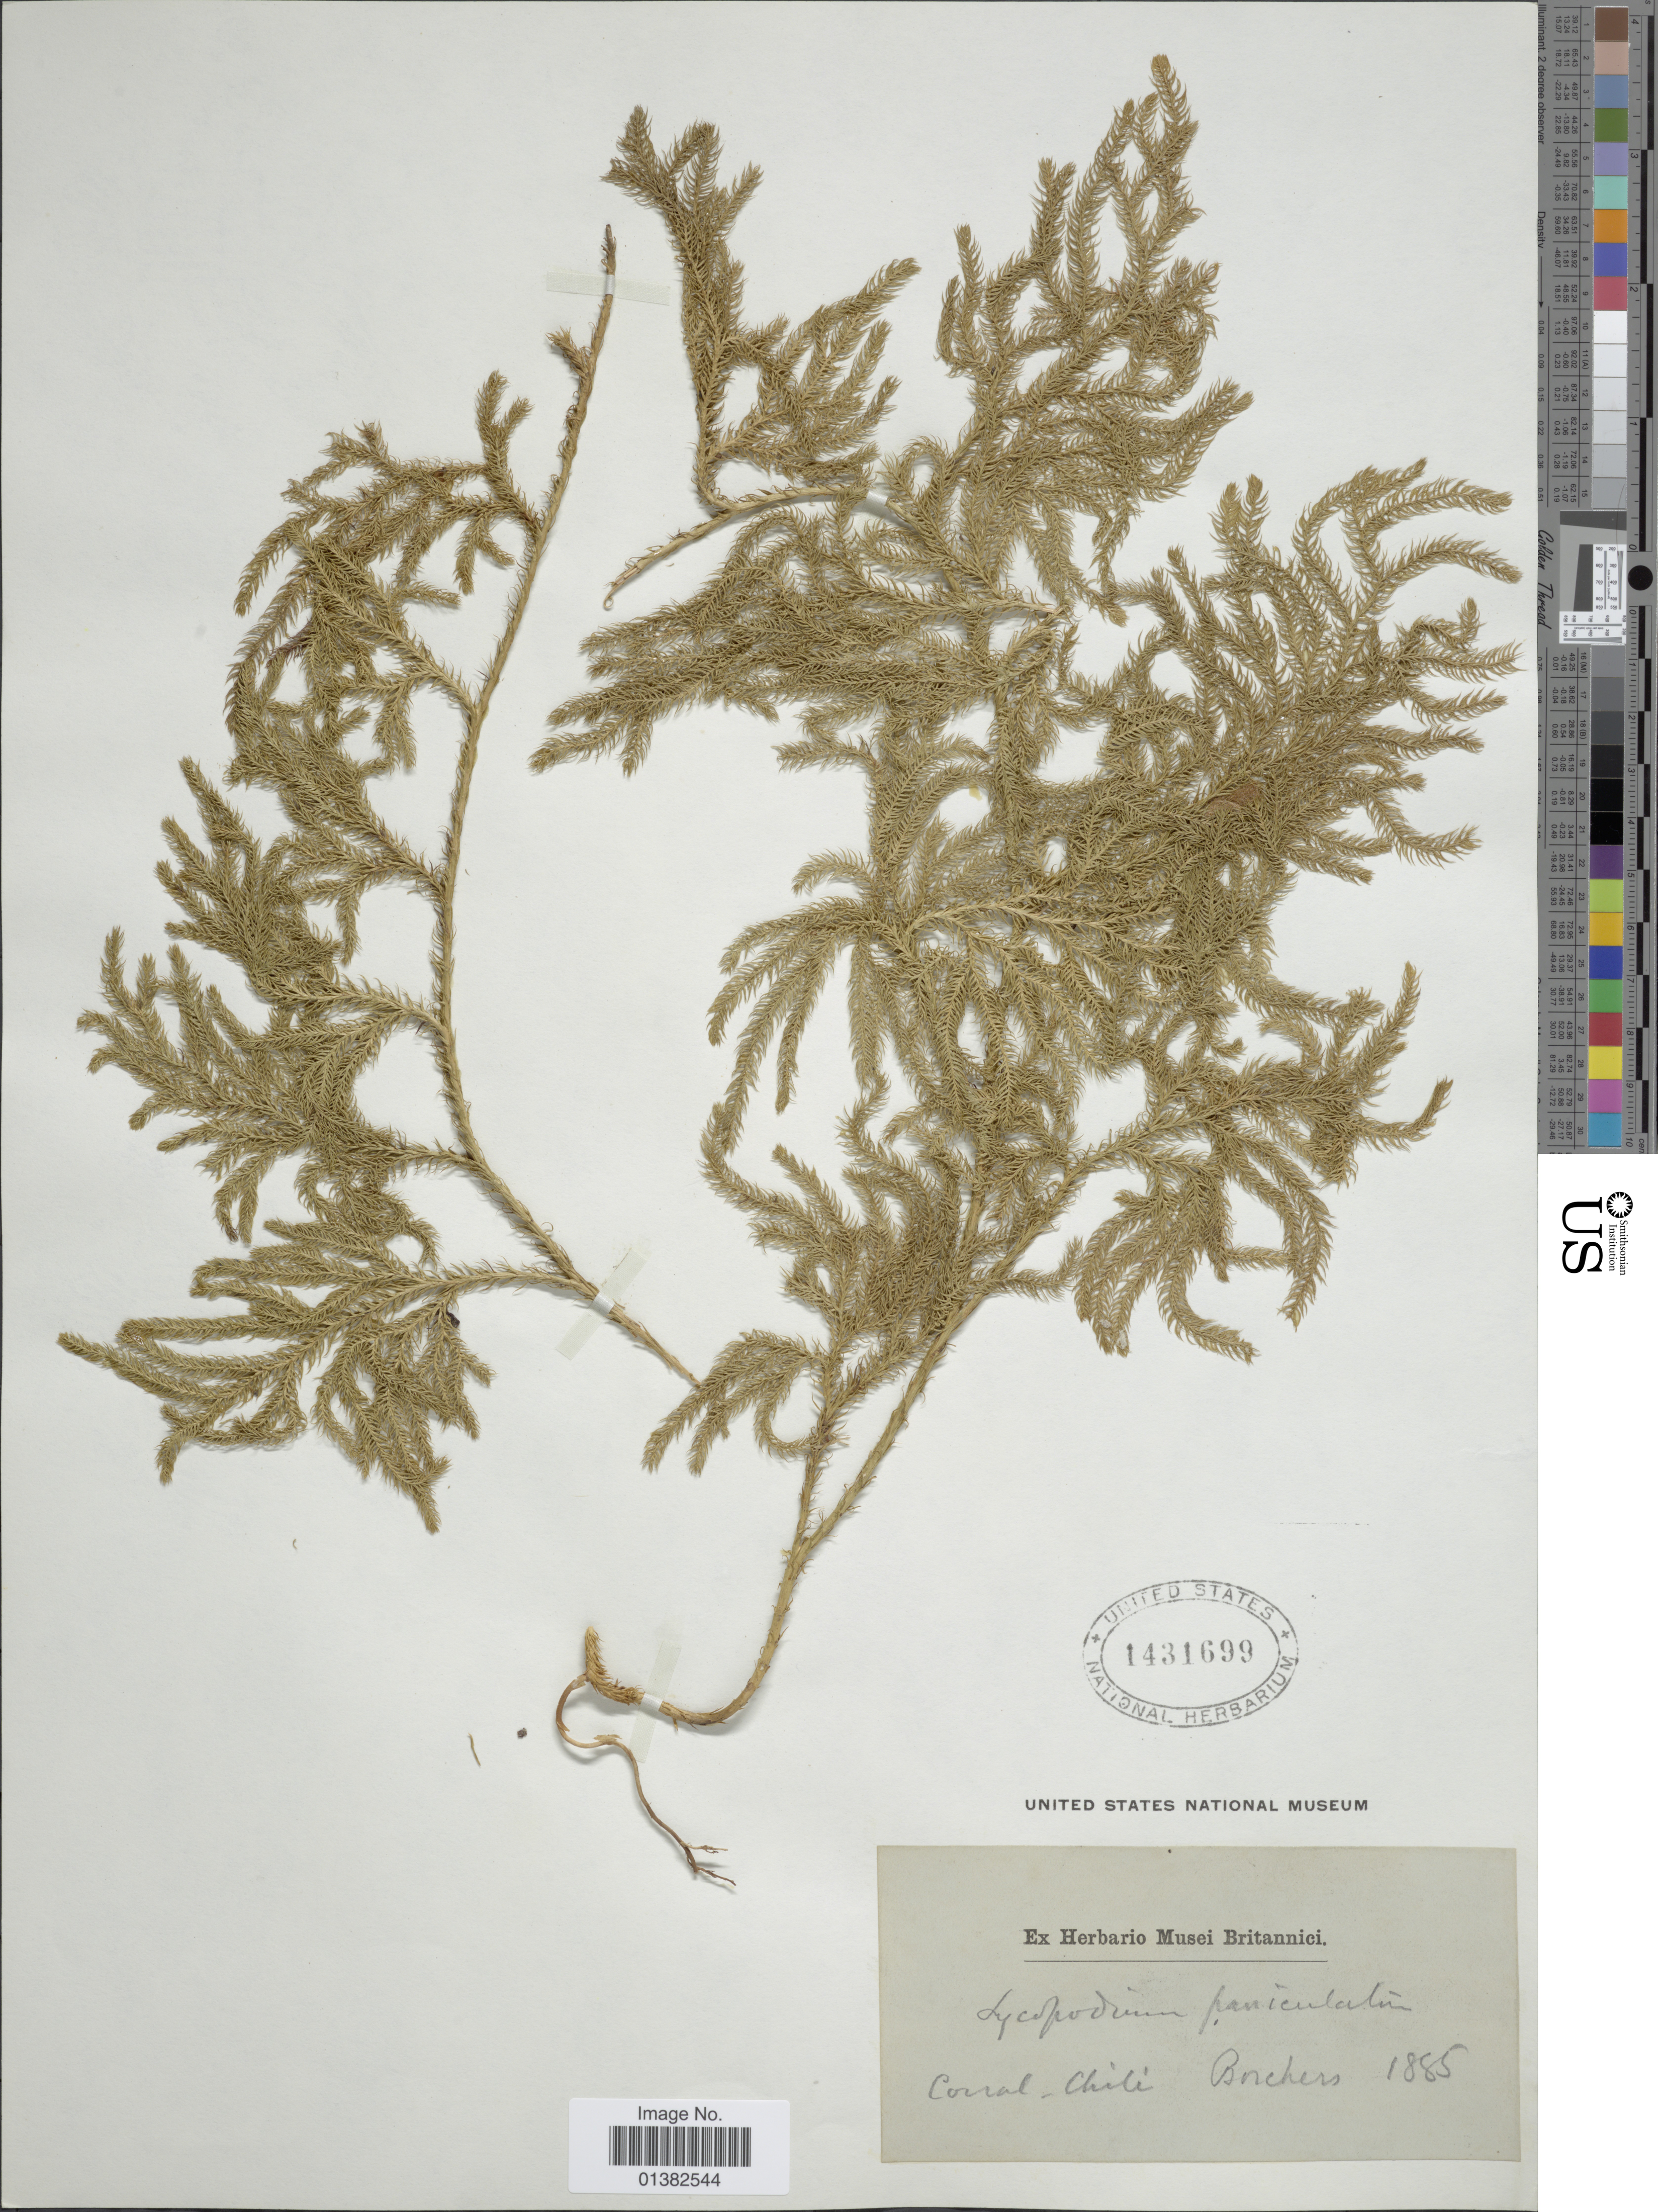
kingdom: Plantae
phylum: Tracheophyta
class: Lycopodiopsida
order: Lycopodiales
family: Lycopodiaceae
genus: Austrolycopodium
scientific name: Austrolycopodium paniculatum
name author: (Poir.) Holub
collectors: Borchers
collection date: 1885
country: Chile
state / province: Los Rios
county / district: Valdivia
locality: Corral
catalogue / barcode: US 1431699